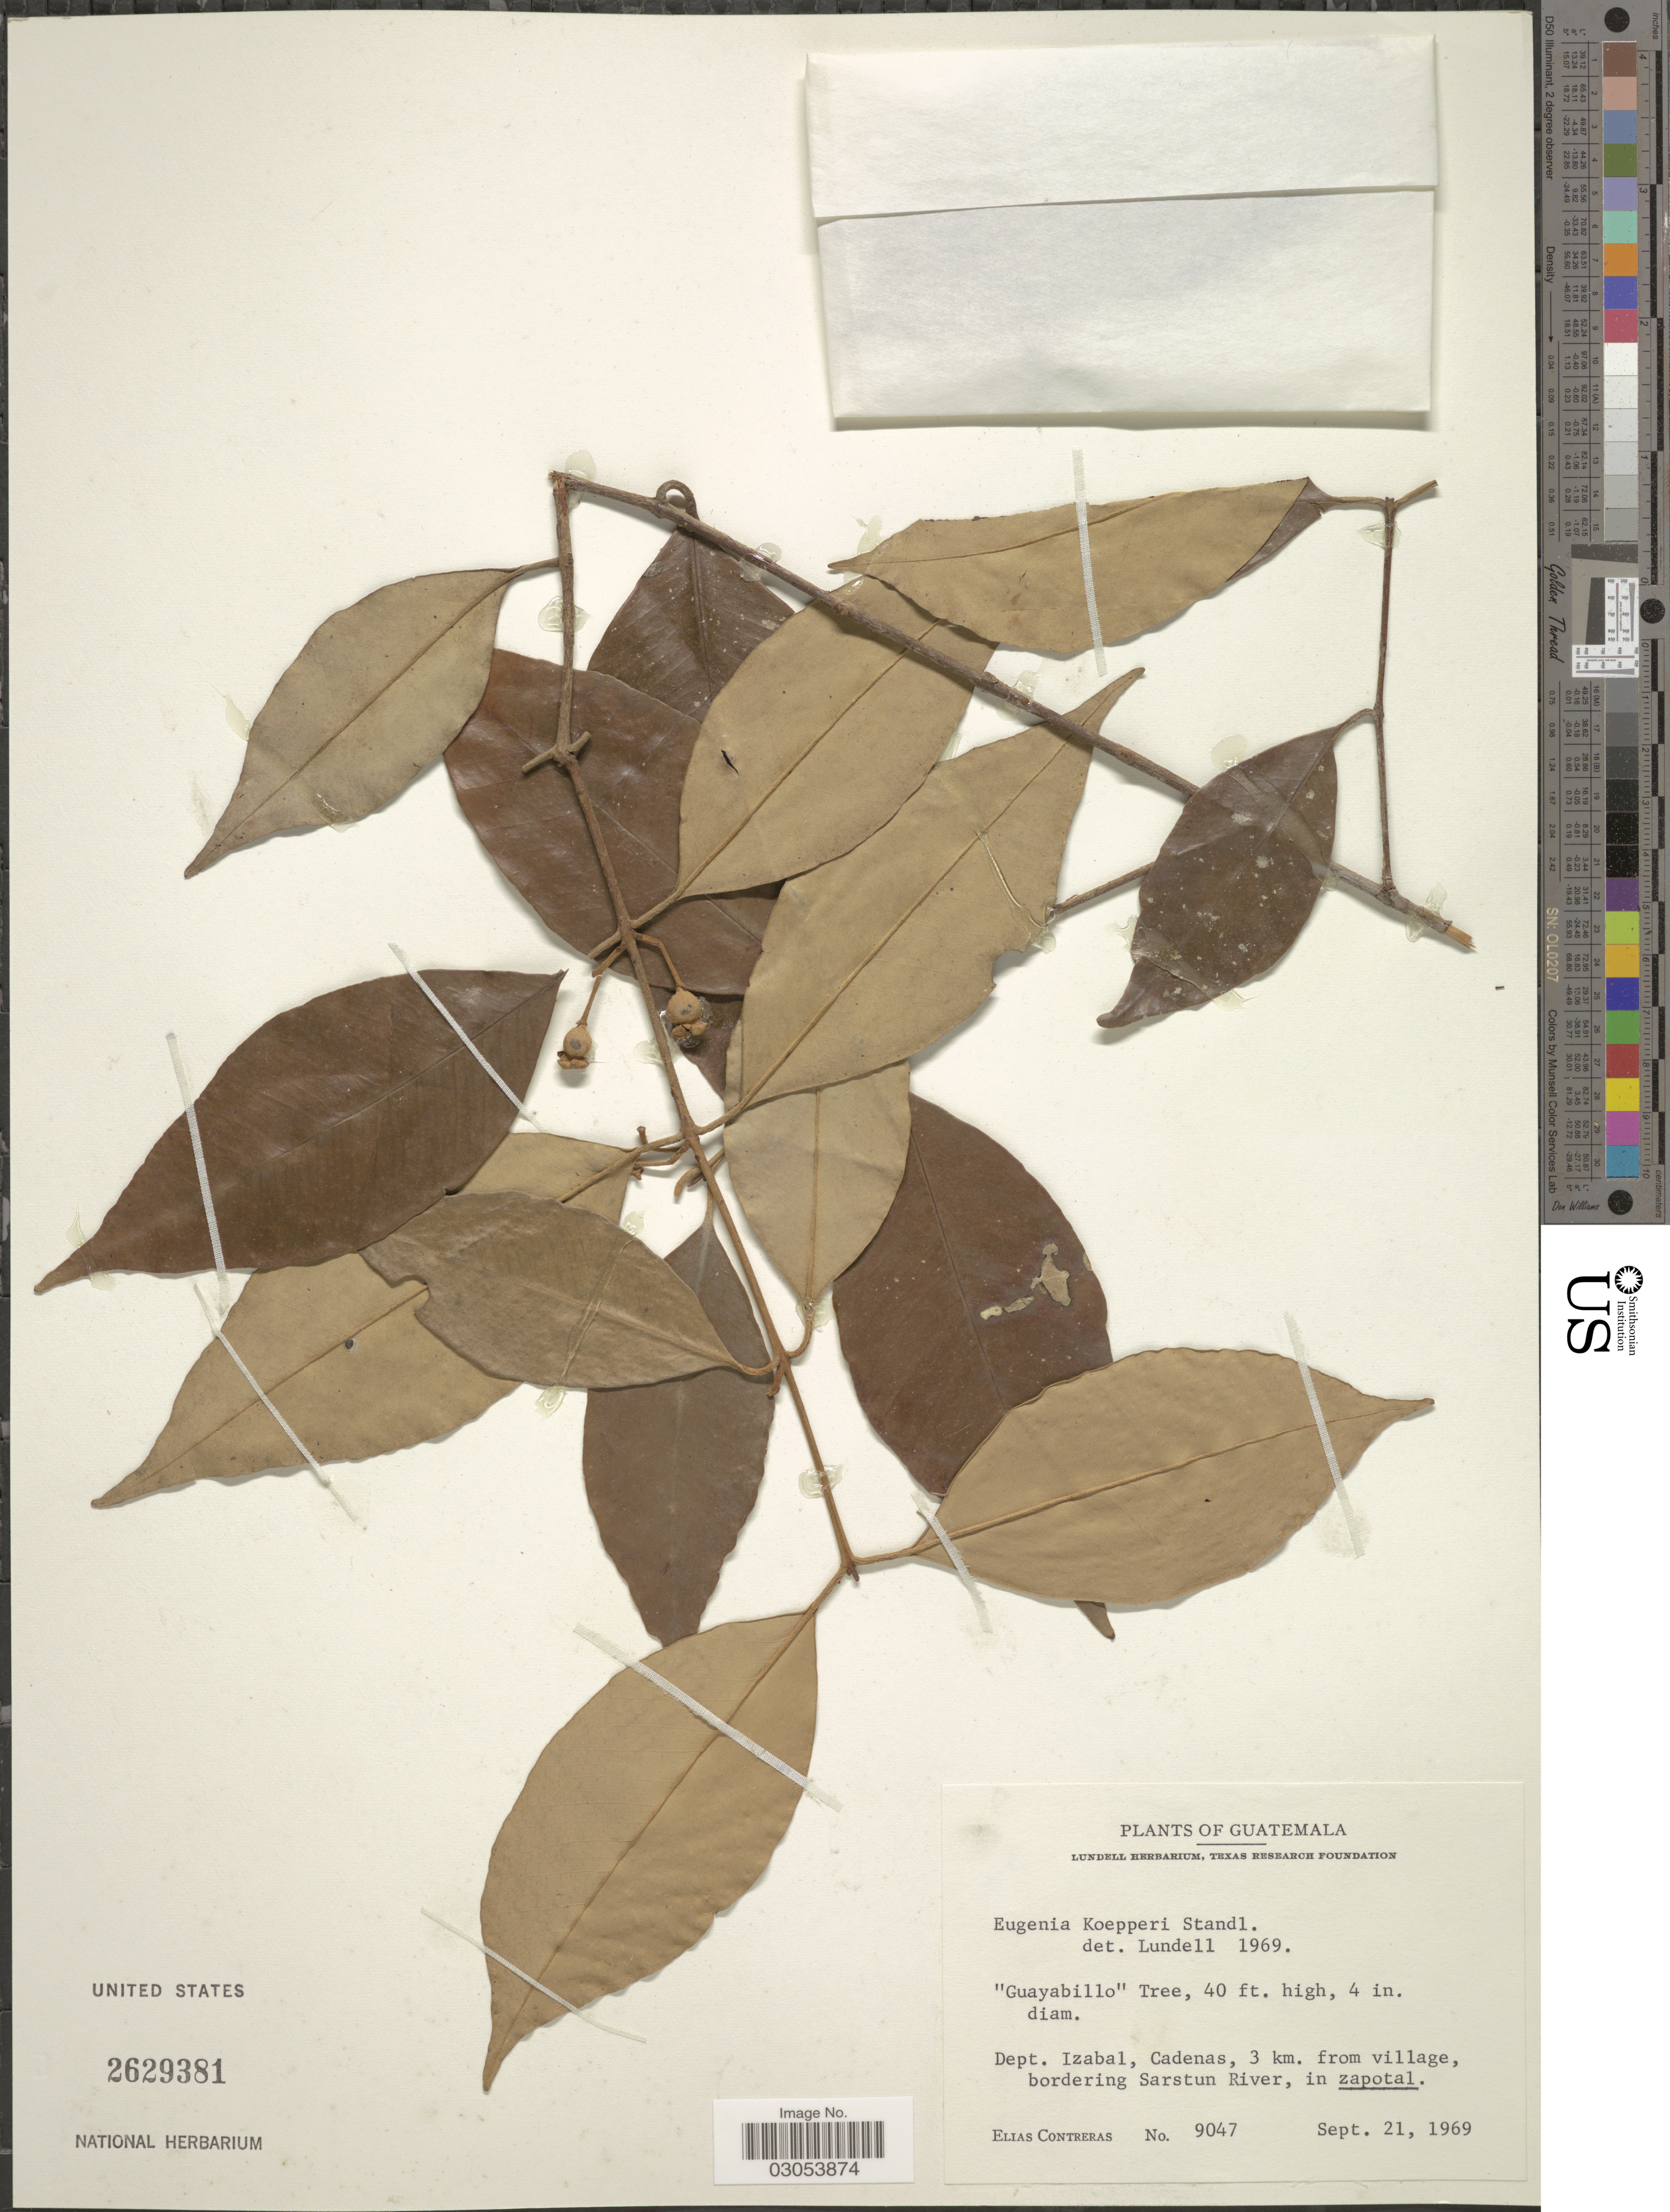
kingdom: Plantae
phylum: Tracheophyta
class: Magnoliopsida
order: Myrtales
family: Myrtaceae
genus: Eugenia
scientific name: Eugenia koepperi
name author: Standl. in Yunck.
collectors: E. Contreras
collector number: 9047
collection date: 1969-09-21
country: Guatemala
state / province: Izabal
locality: Dept. Izabal, Cadenas, 3 km. from village, bordering Sarstun River.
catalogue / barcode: US 2629381